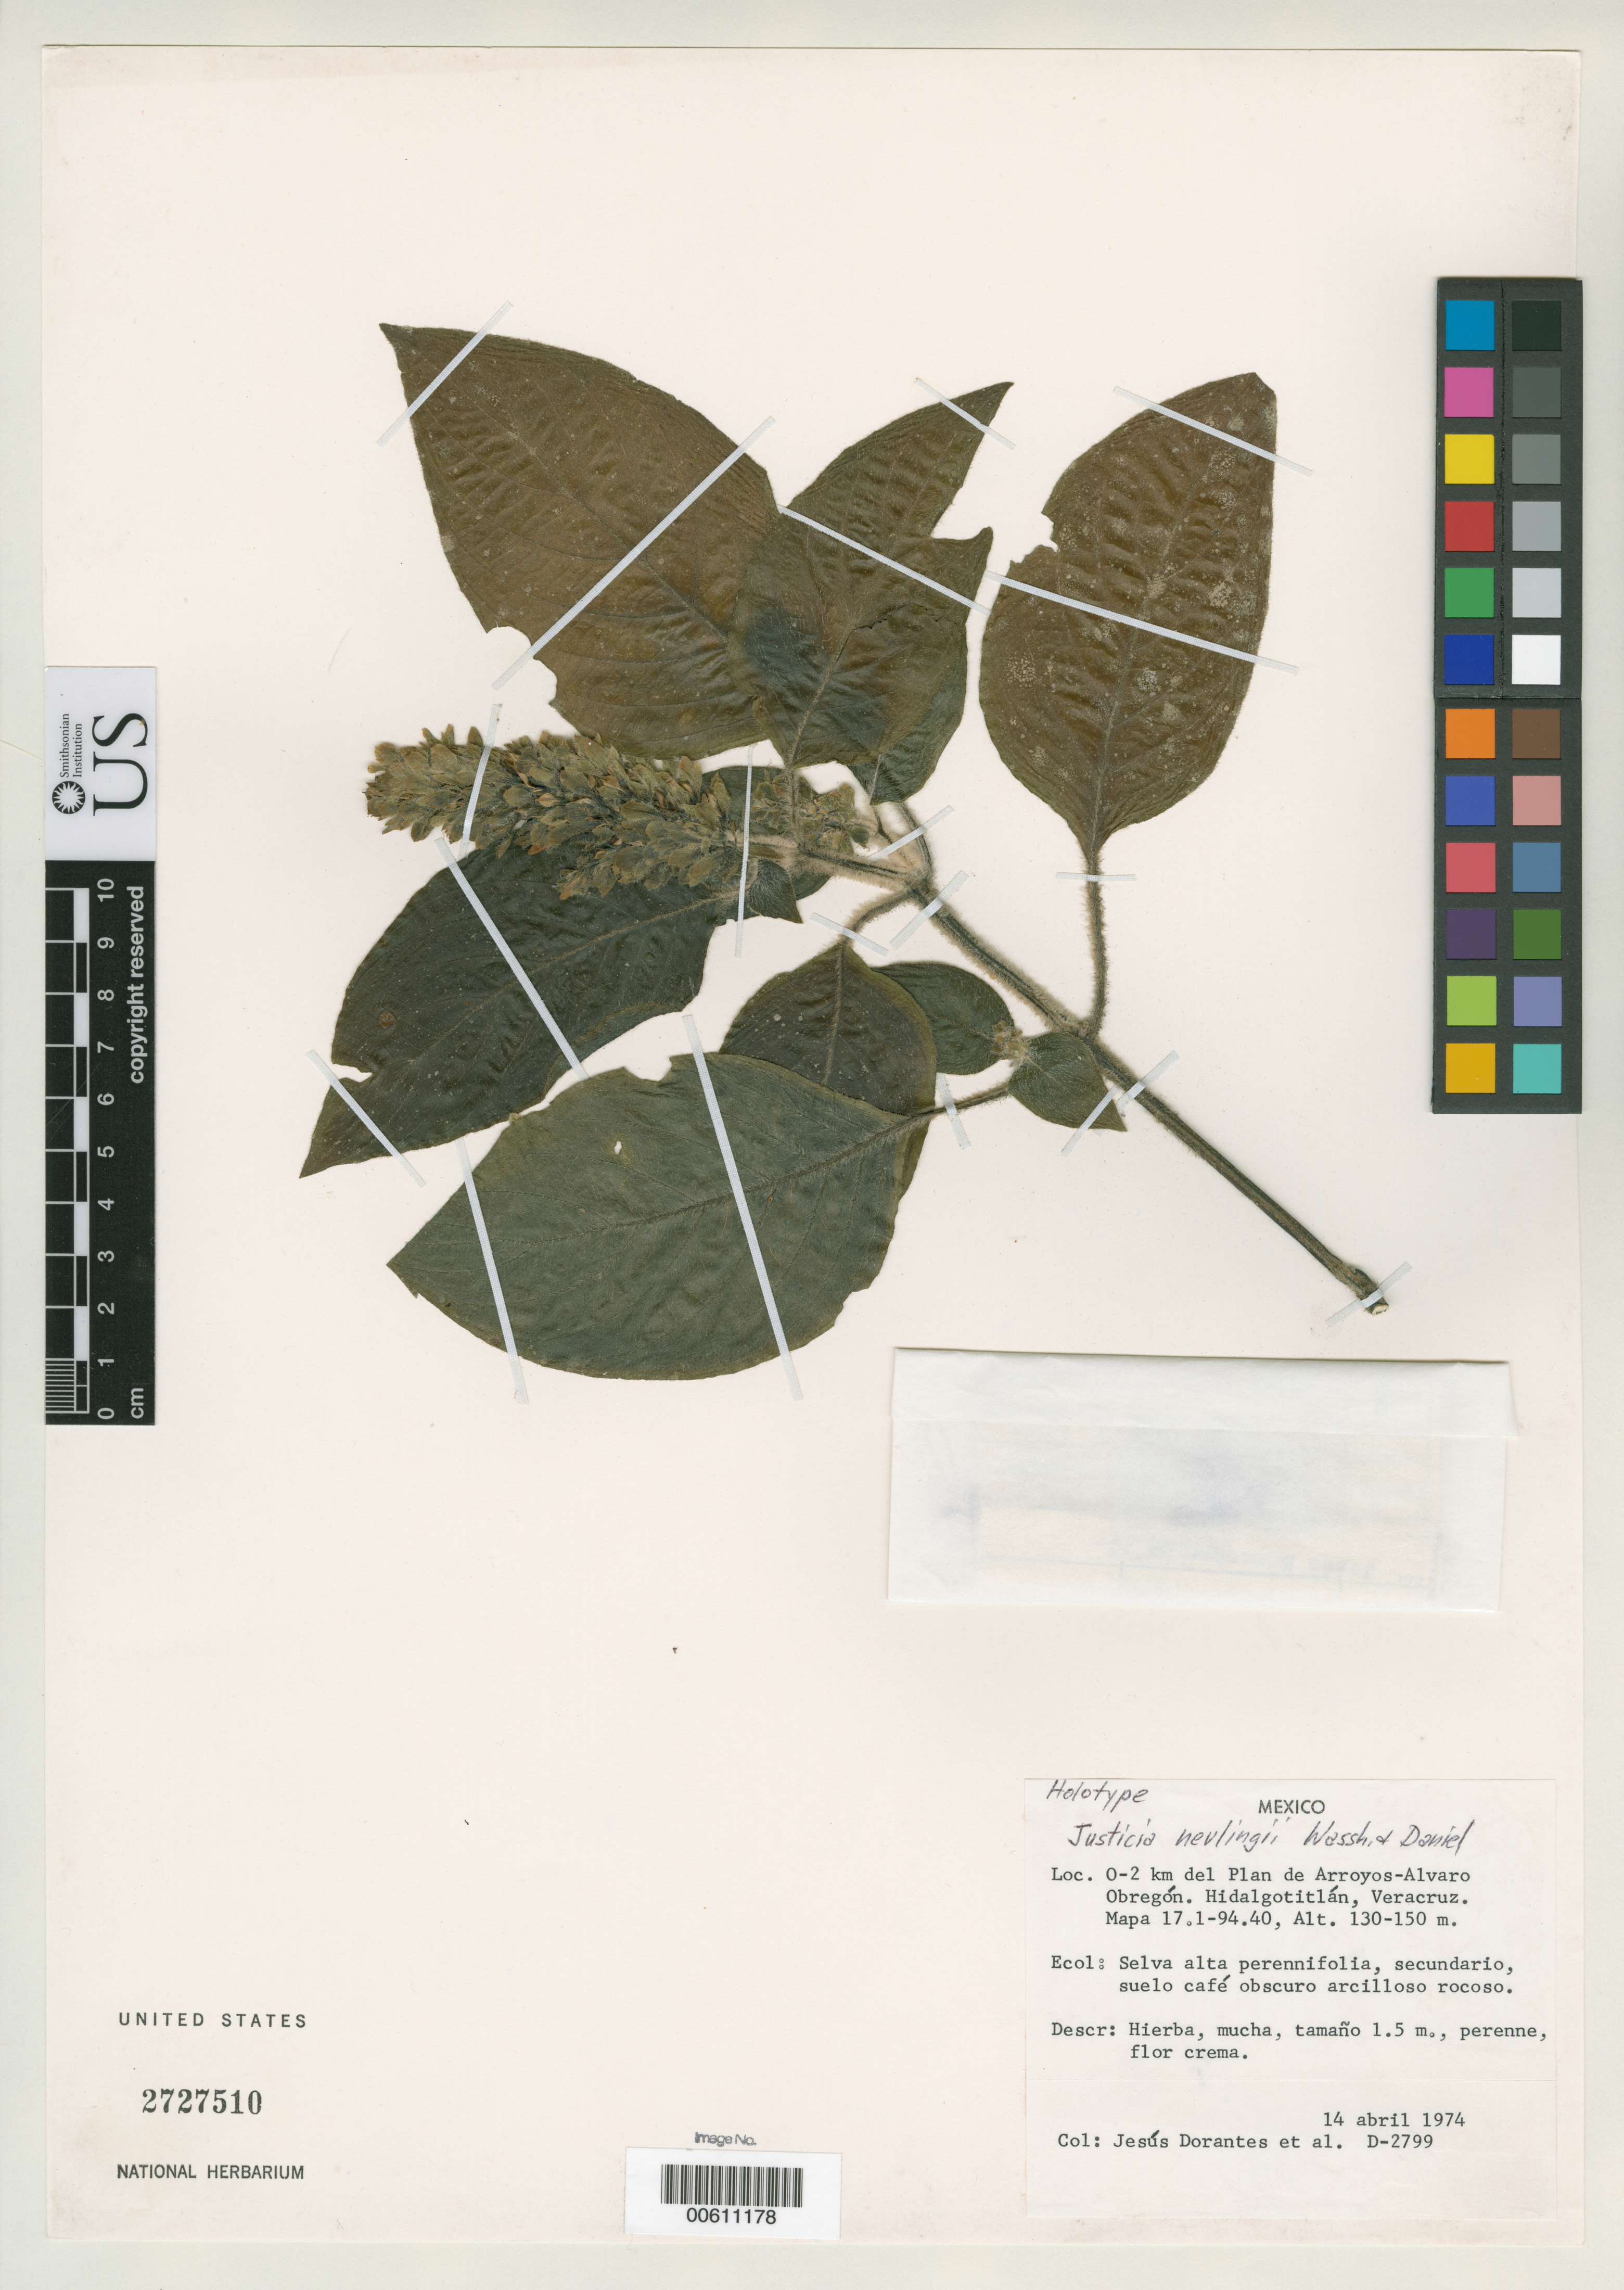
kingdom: Plantae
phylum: Tracheophyta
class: Magnoliopsida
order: Lamiales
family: Acanthaceae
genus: Justicia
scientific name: Justicia nevlingii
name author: Wassh. & T.F. Daniel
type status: Holotype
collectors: J. Dorantes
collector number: D-2799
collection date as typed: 14 Apr 1974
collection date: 1974-04-14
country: Mexico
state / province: Veracruz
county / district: Hidalgotitlán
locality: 0-2 km del Plan de Arroyos-Alvaro Obregon. Mapa 17.1-94.40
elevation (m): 130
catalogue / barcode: US 272510